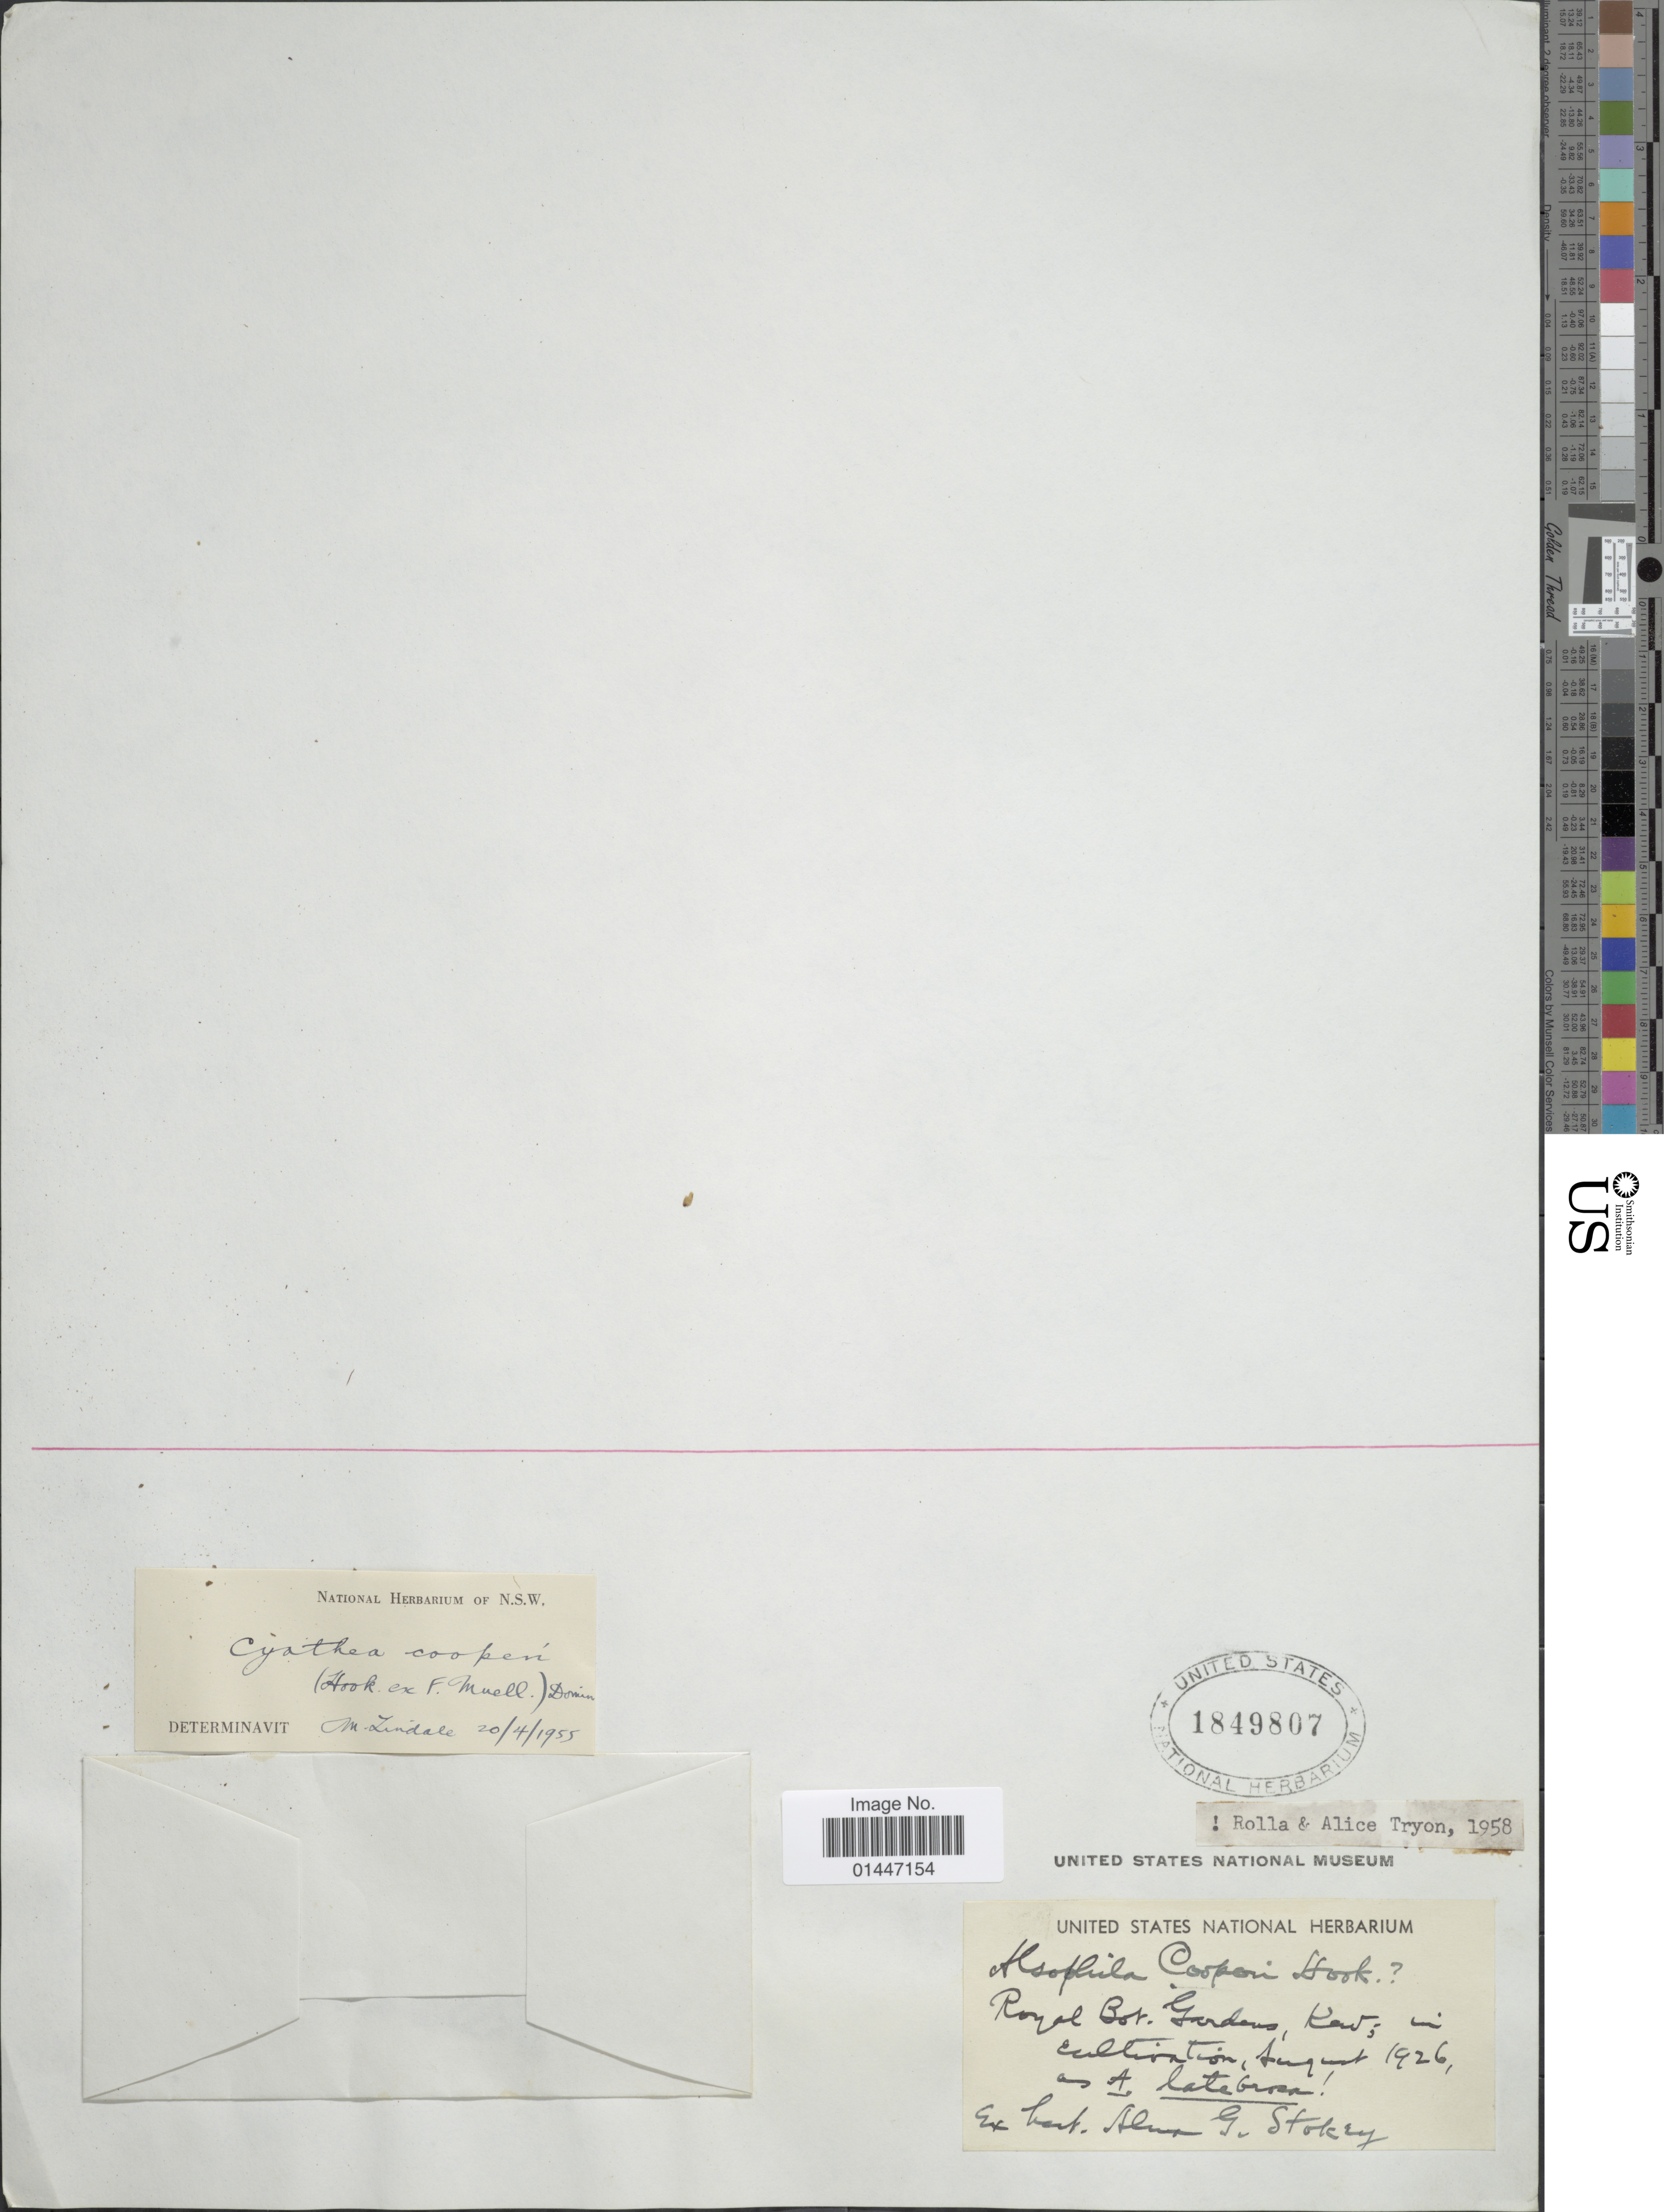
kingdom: Plantae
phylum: Tracheophyta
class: Polypodiopsida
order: Cyatheales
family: Cyatheaceae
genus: Sphaeropteris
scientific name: Sphaeropteris cooperi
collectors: ex herb. Aluna G. Stokey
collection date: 1926-08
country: United Kingdom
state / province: England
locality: Royal Botanic Gardens, Kew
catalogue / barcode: US 1849807